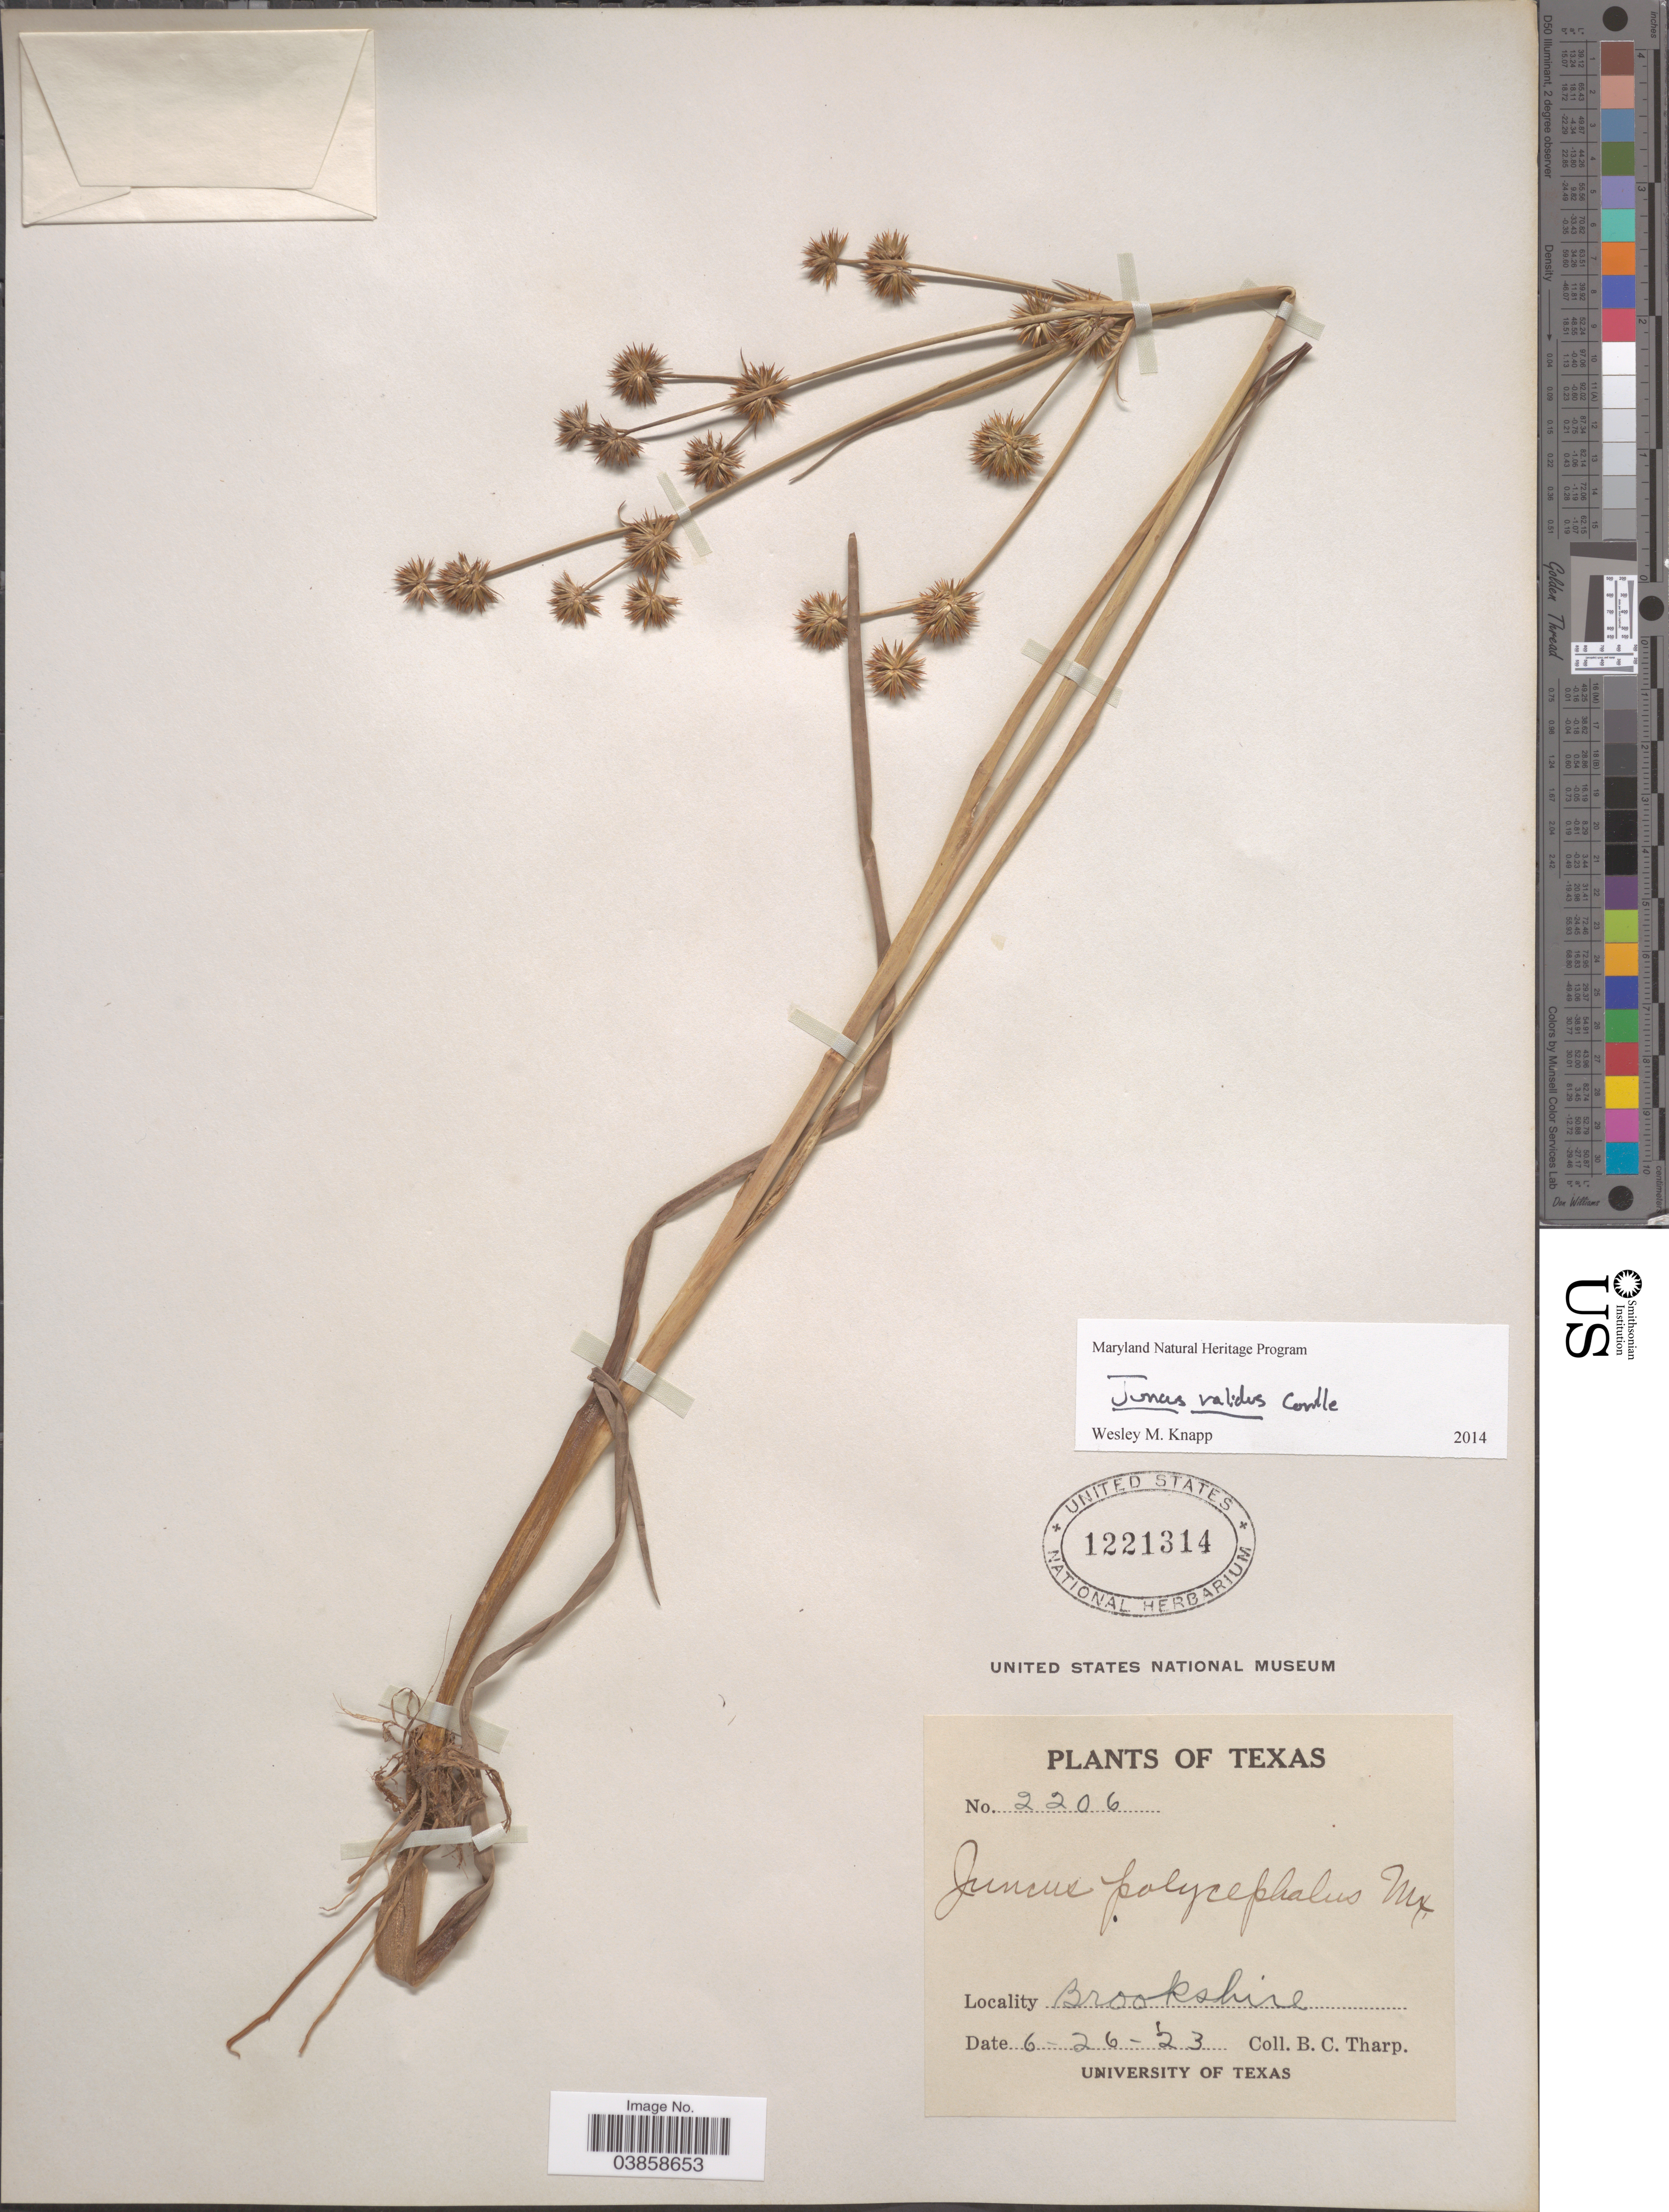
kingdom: Plantae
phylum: Tracheophyta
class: Liliopsida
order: Poales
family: Juncaceae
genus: Juncus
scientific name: Juncus validus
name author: Coville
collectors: B. C. Tharp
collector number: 2206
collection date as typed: Transcribed d/m/y: 26/6/23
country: United States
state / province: Texas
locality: Brookshire.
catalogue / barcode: US 1221314